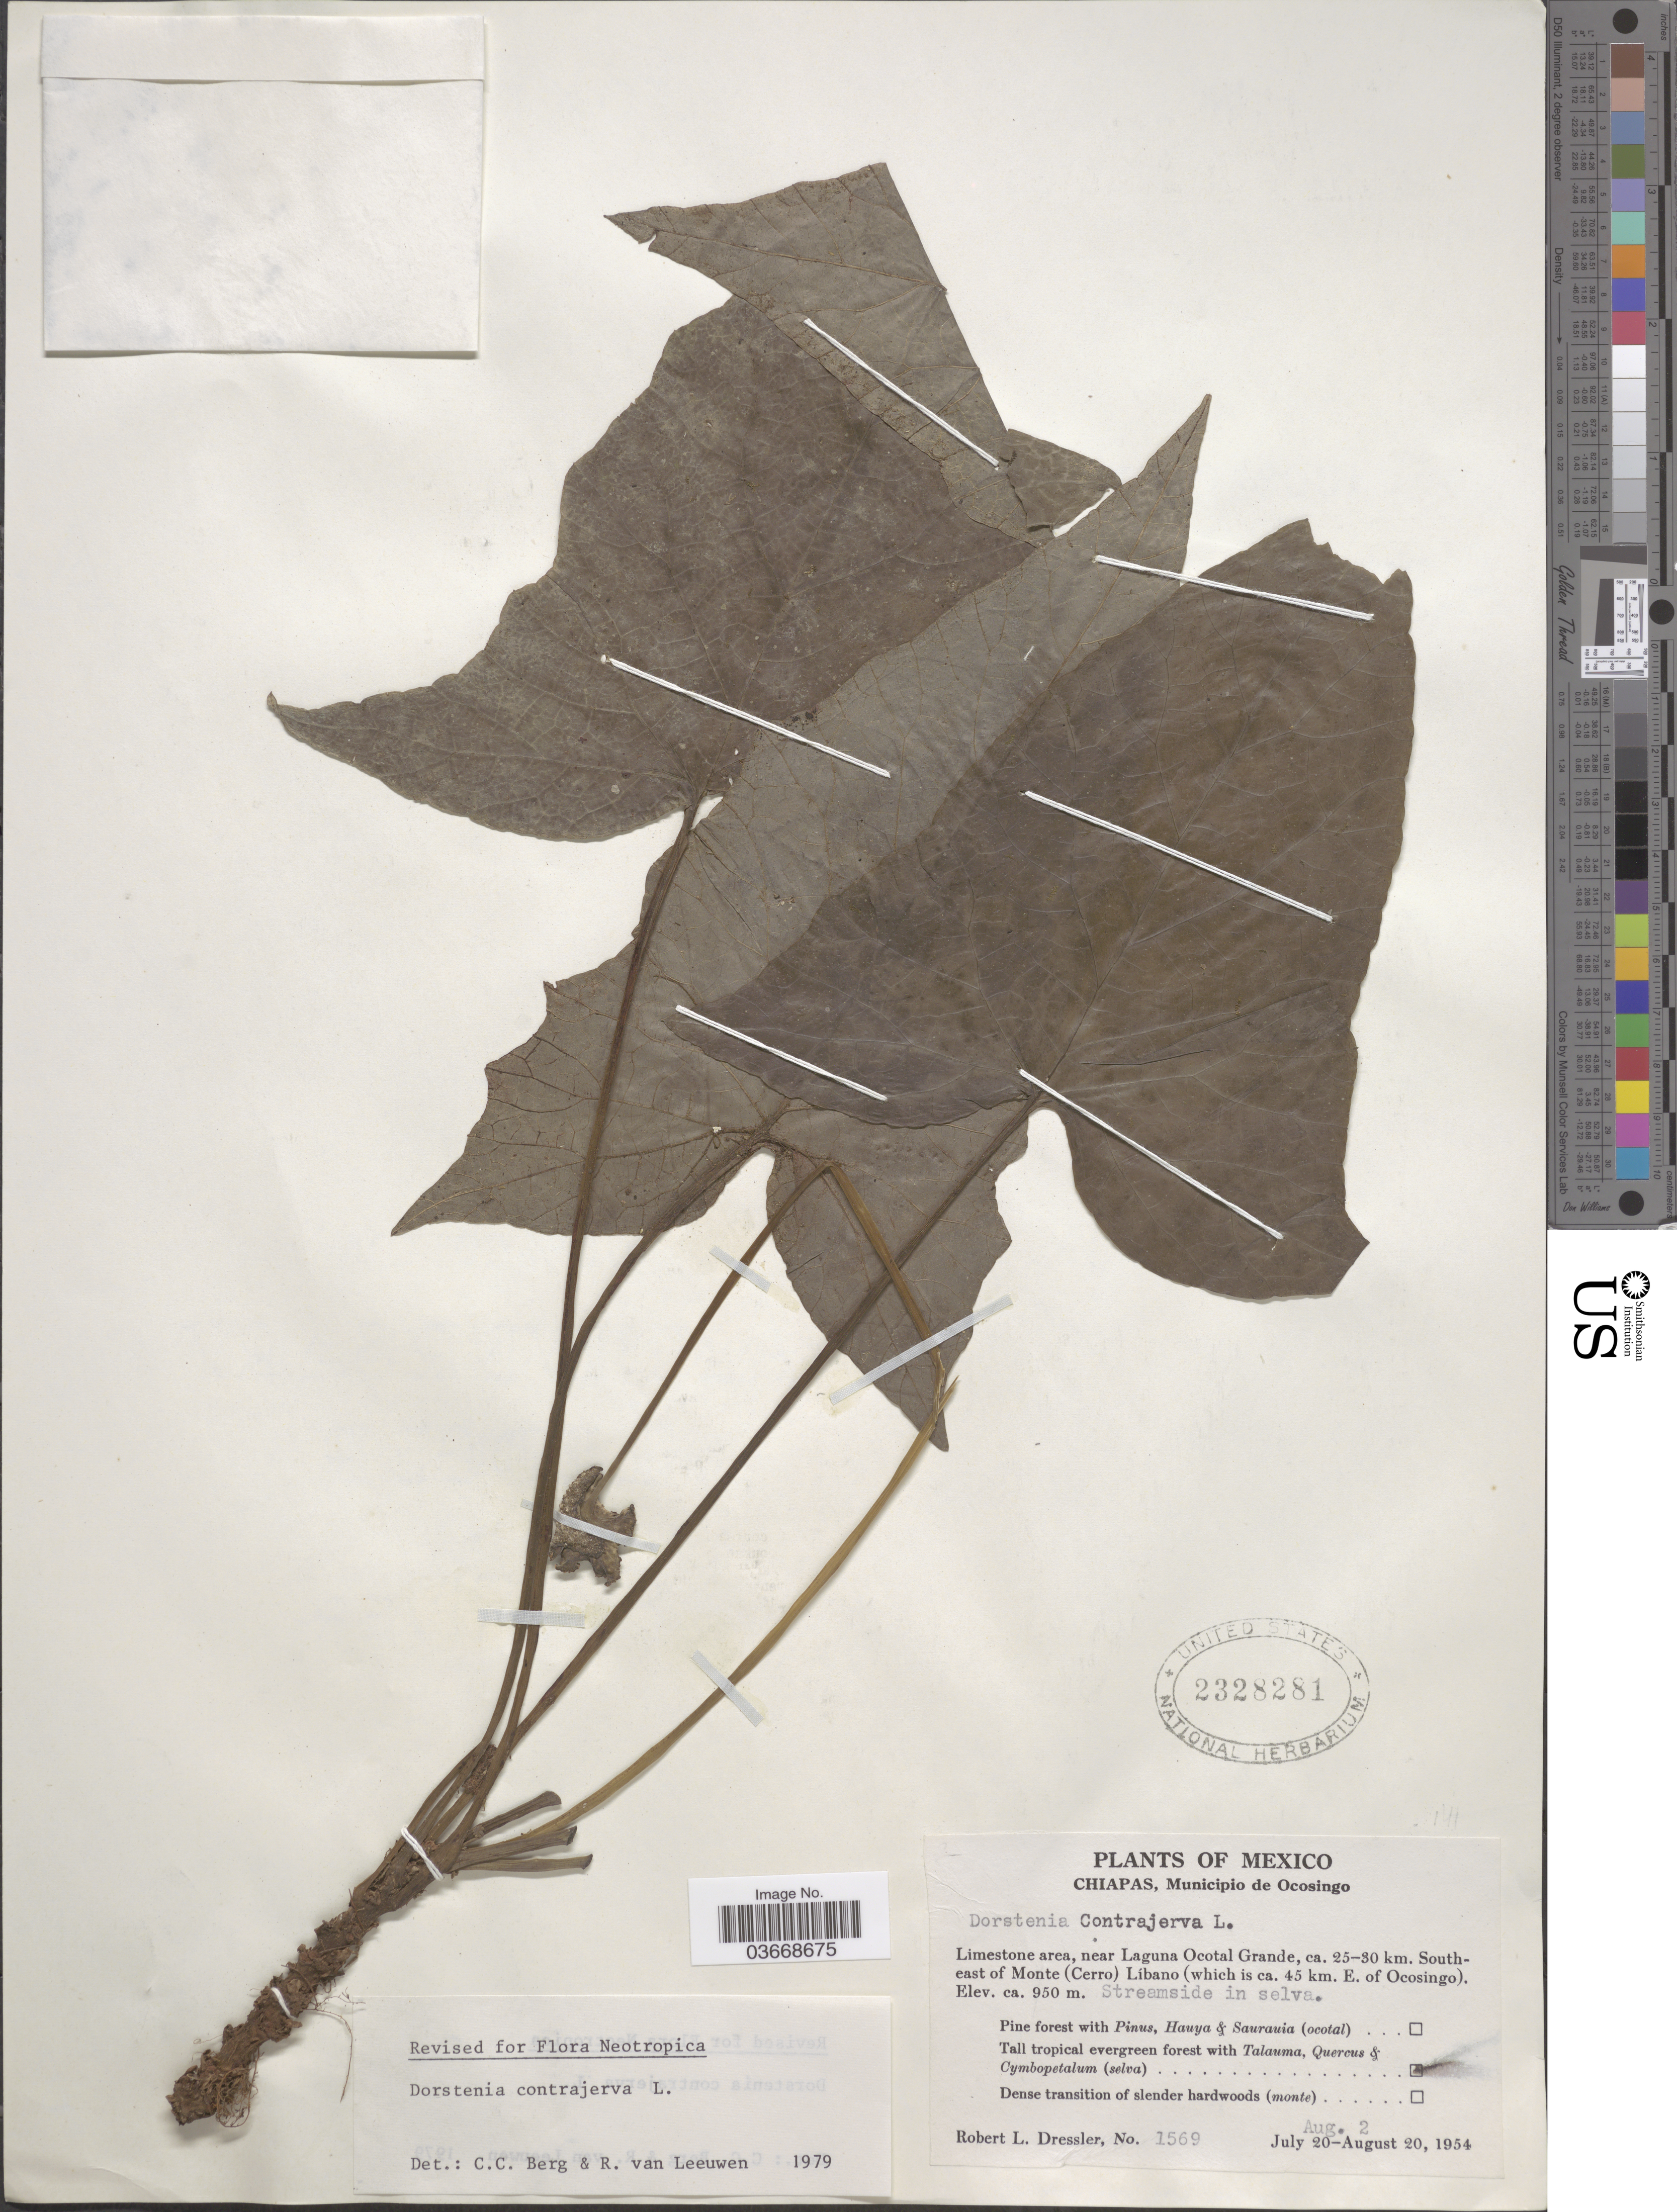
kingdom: Plantae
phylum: Tracheophyta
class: Magnoliopsida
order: Rosales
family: Moraceae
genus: Dorstenia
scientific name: Dorstenia contrajerva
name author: L.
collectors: R. Dressler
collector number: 1569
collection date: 1954-08-02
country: Mexico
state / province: Chiapas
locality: Municipio de Ocosingo. Limestone area, near Laguna Ocotal Grande, ca. 25-30 km. South-east of Monte (Cerro) Líbano (which is ca. 45 km. E. of Ocosingo).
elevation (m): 950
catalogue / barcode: US 2328281